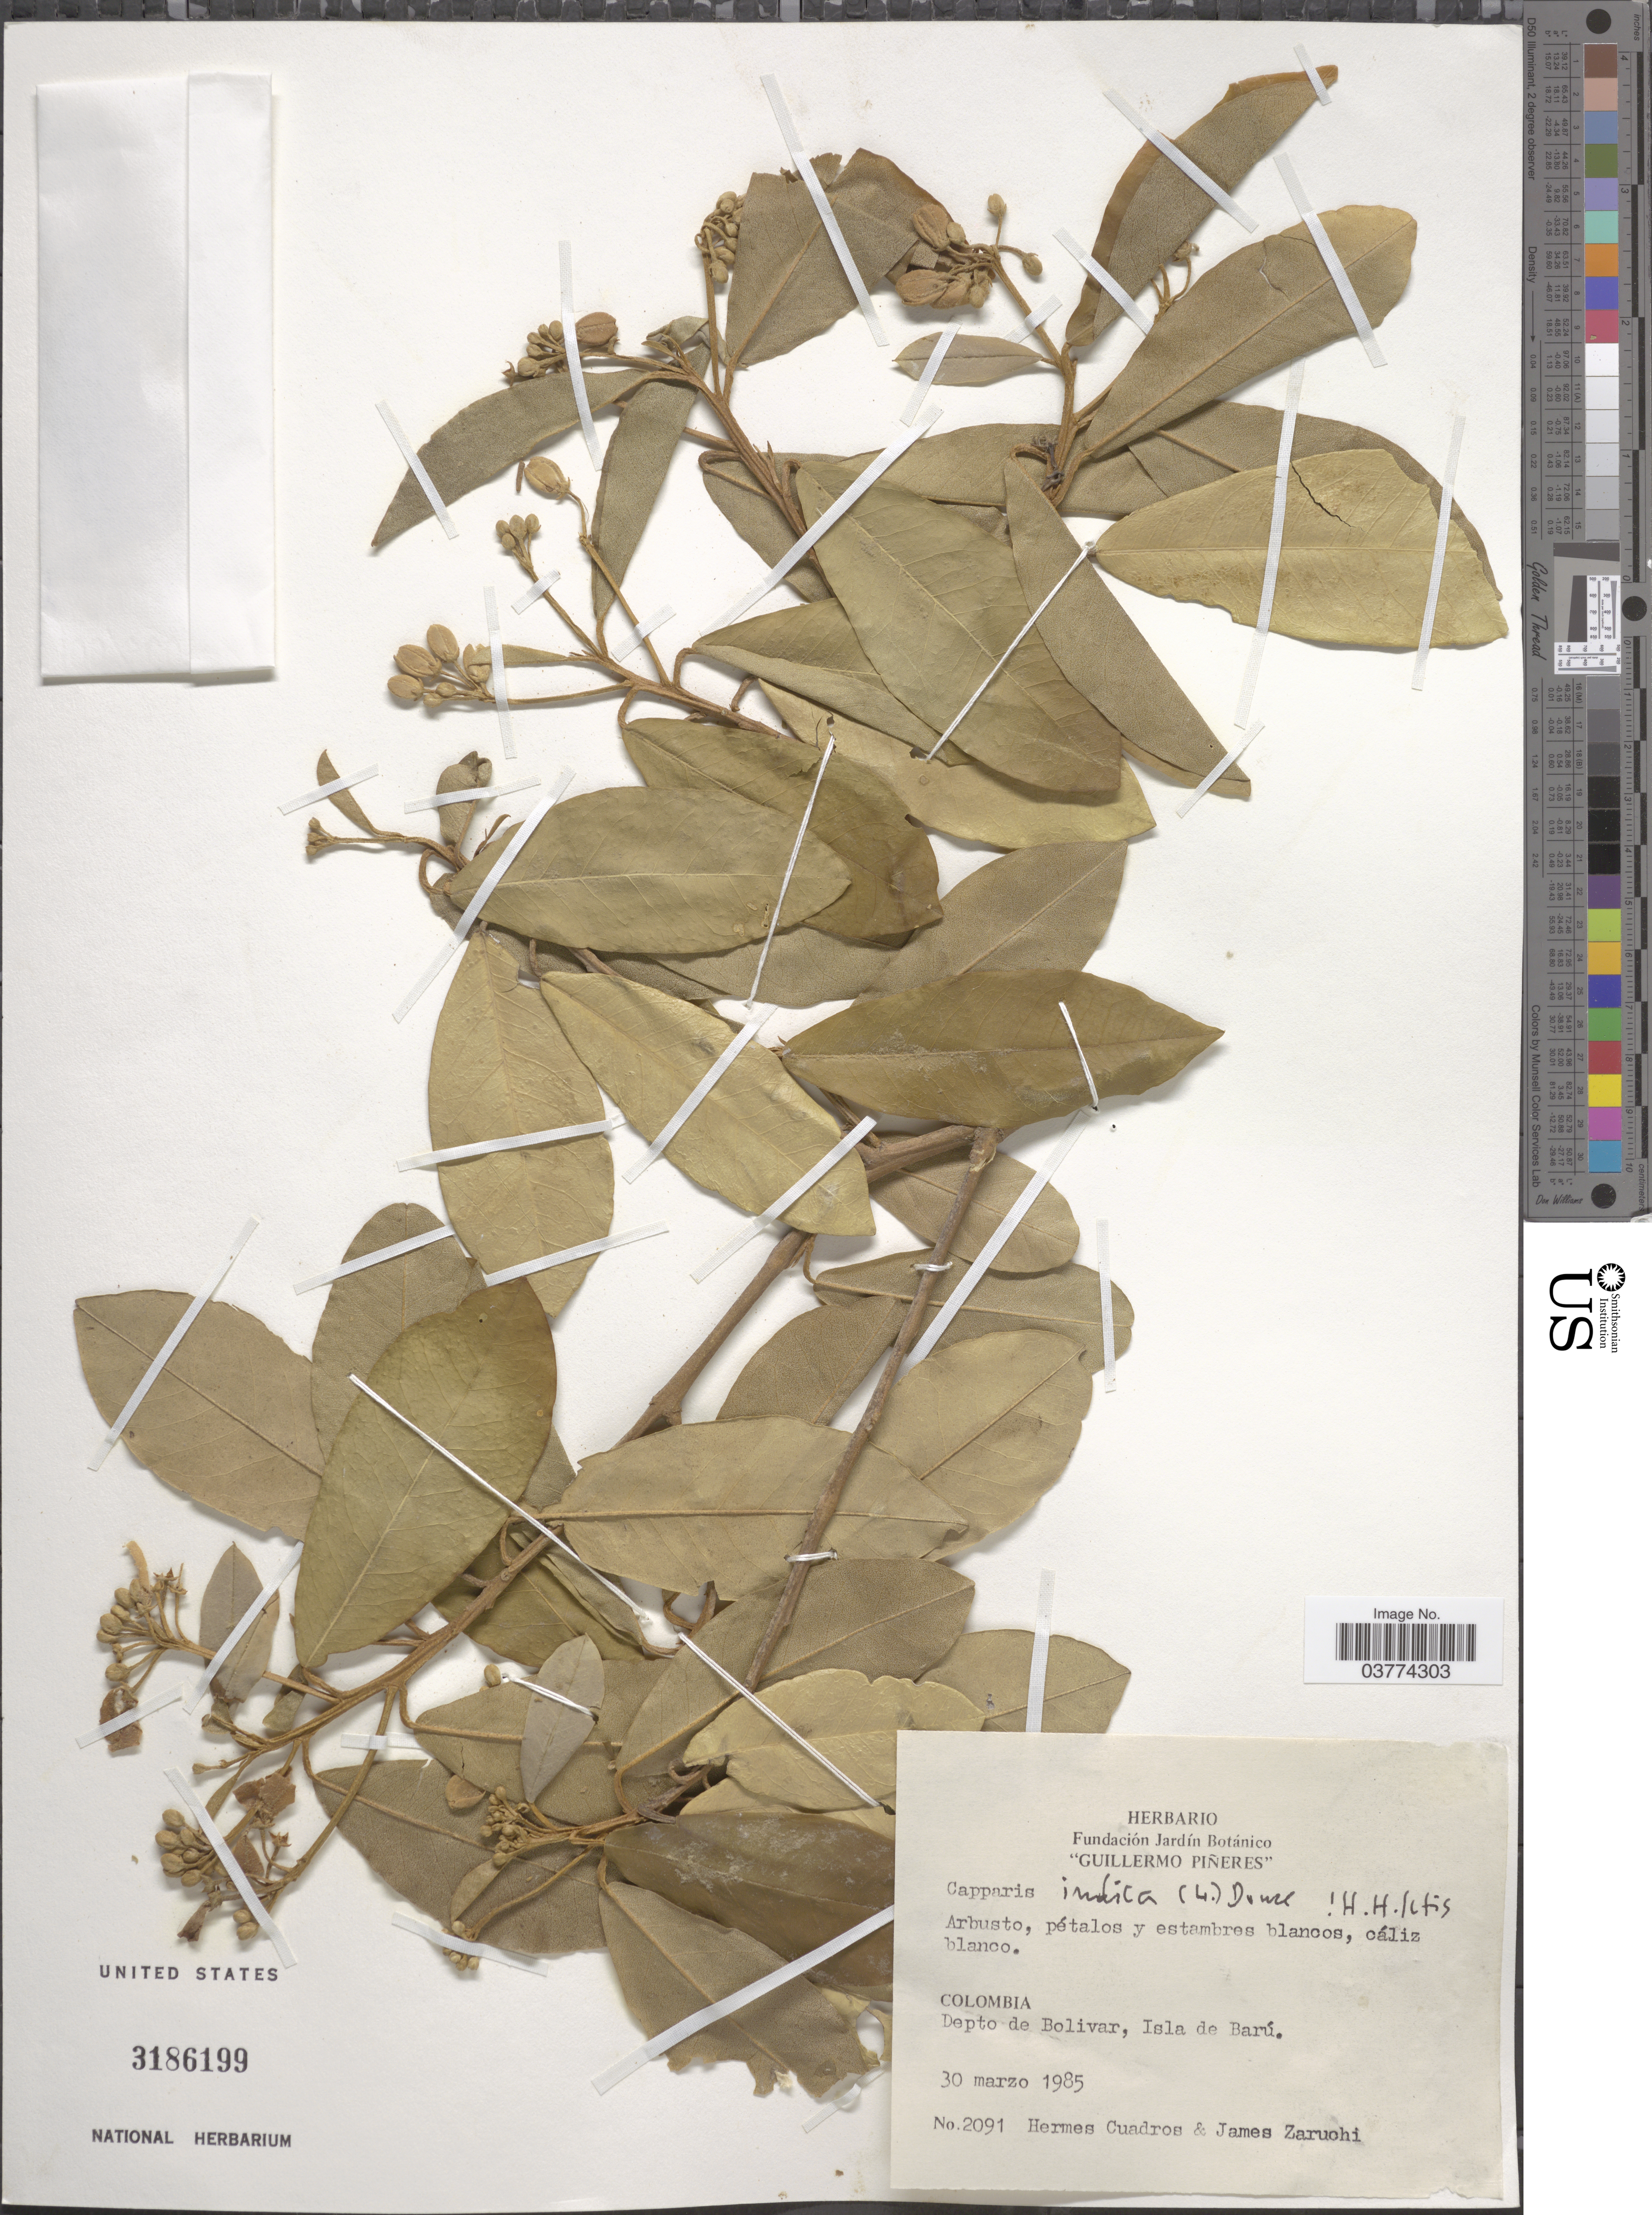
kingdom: Plantae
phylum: Tracheophyta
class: Magnoliopsida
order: Brassicales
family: Capparaceae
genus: Quadrella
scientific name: Quadrella indica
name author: (L.) Iltis & Cornejo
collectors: H. Cuadros & J. Zaruchi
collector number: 2091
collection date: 1985-03-30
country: Colombia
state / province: Bolívar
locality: Depto de Bolivar, Isla de Barú.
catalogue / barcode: US 3186199